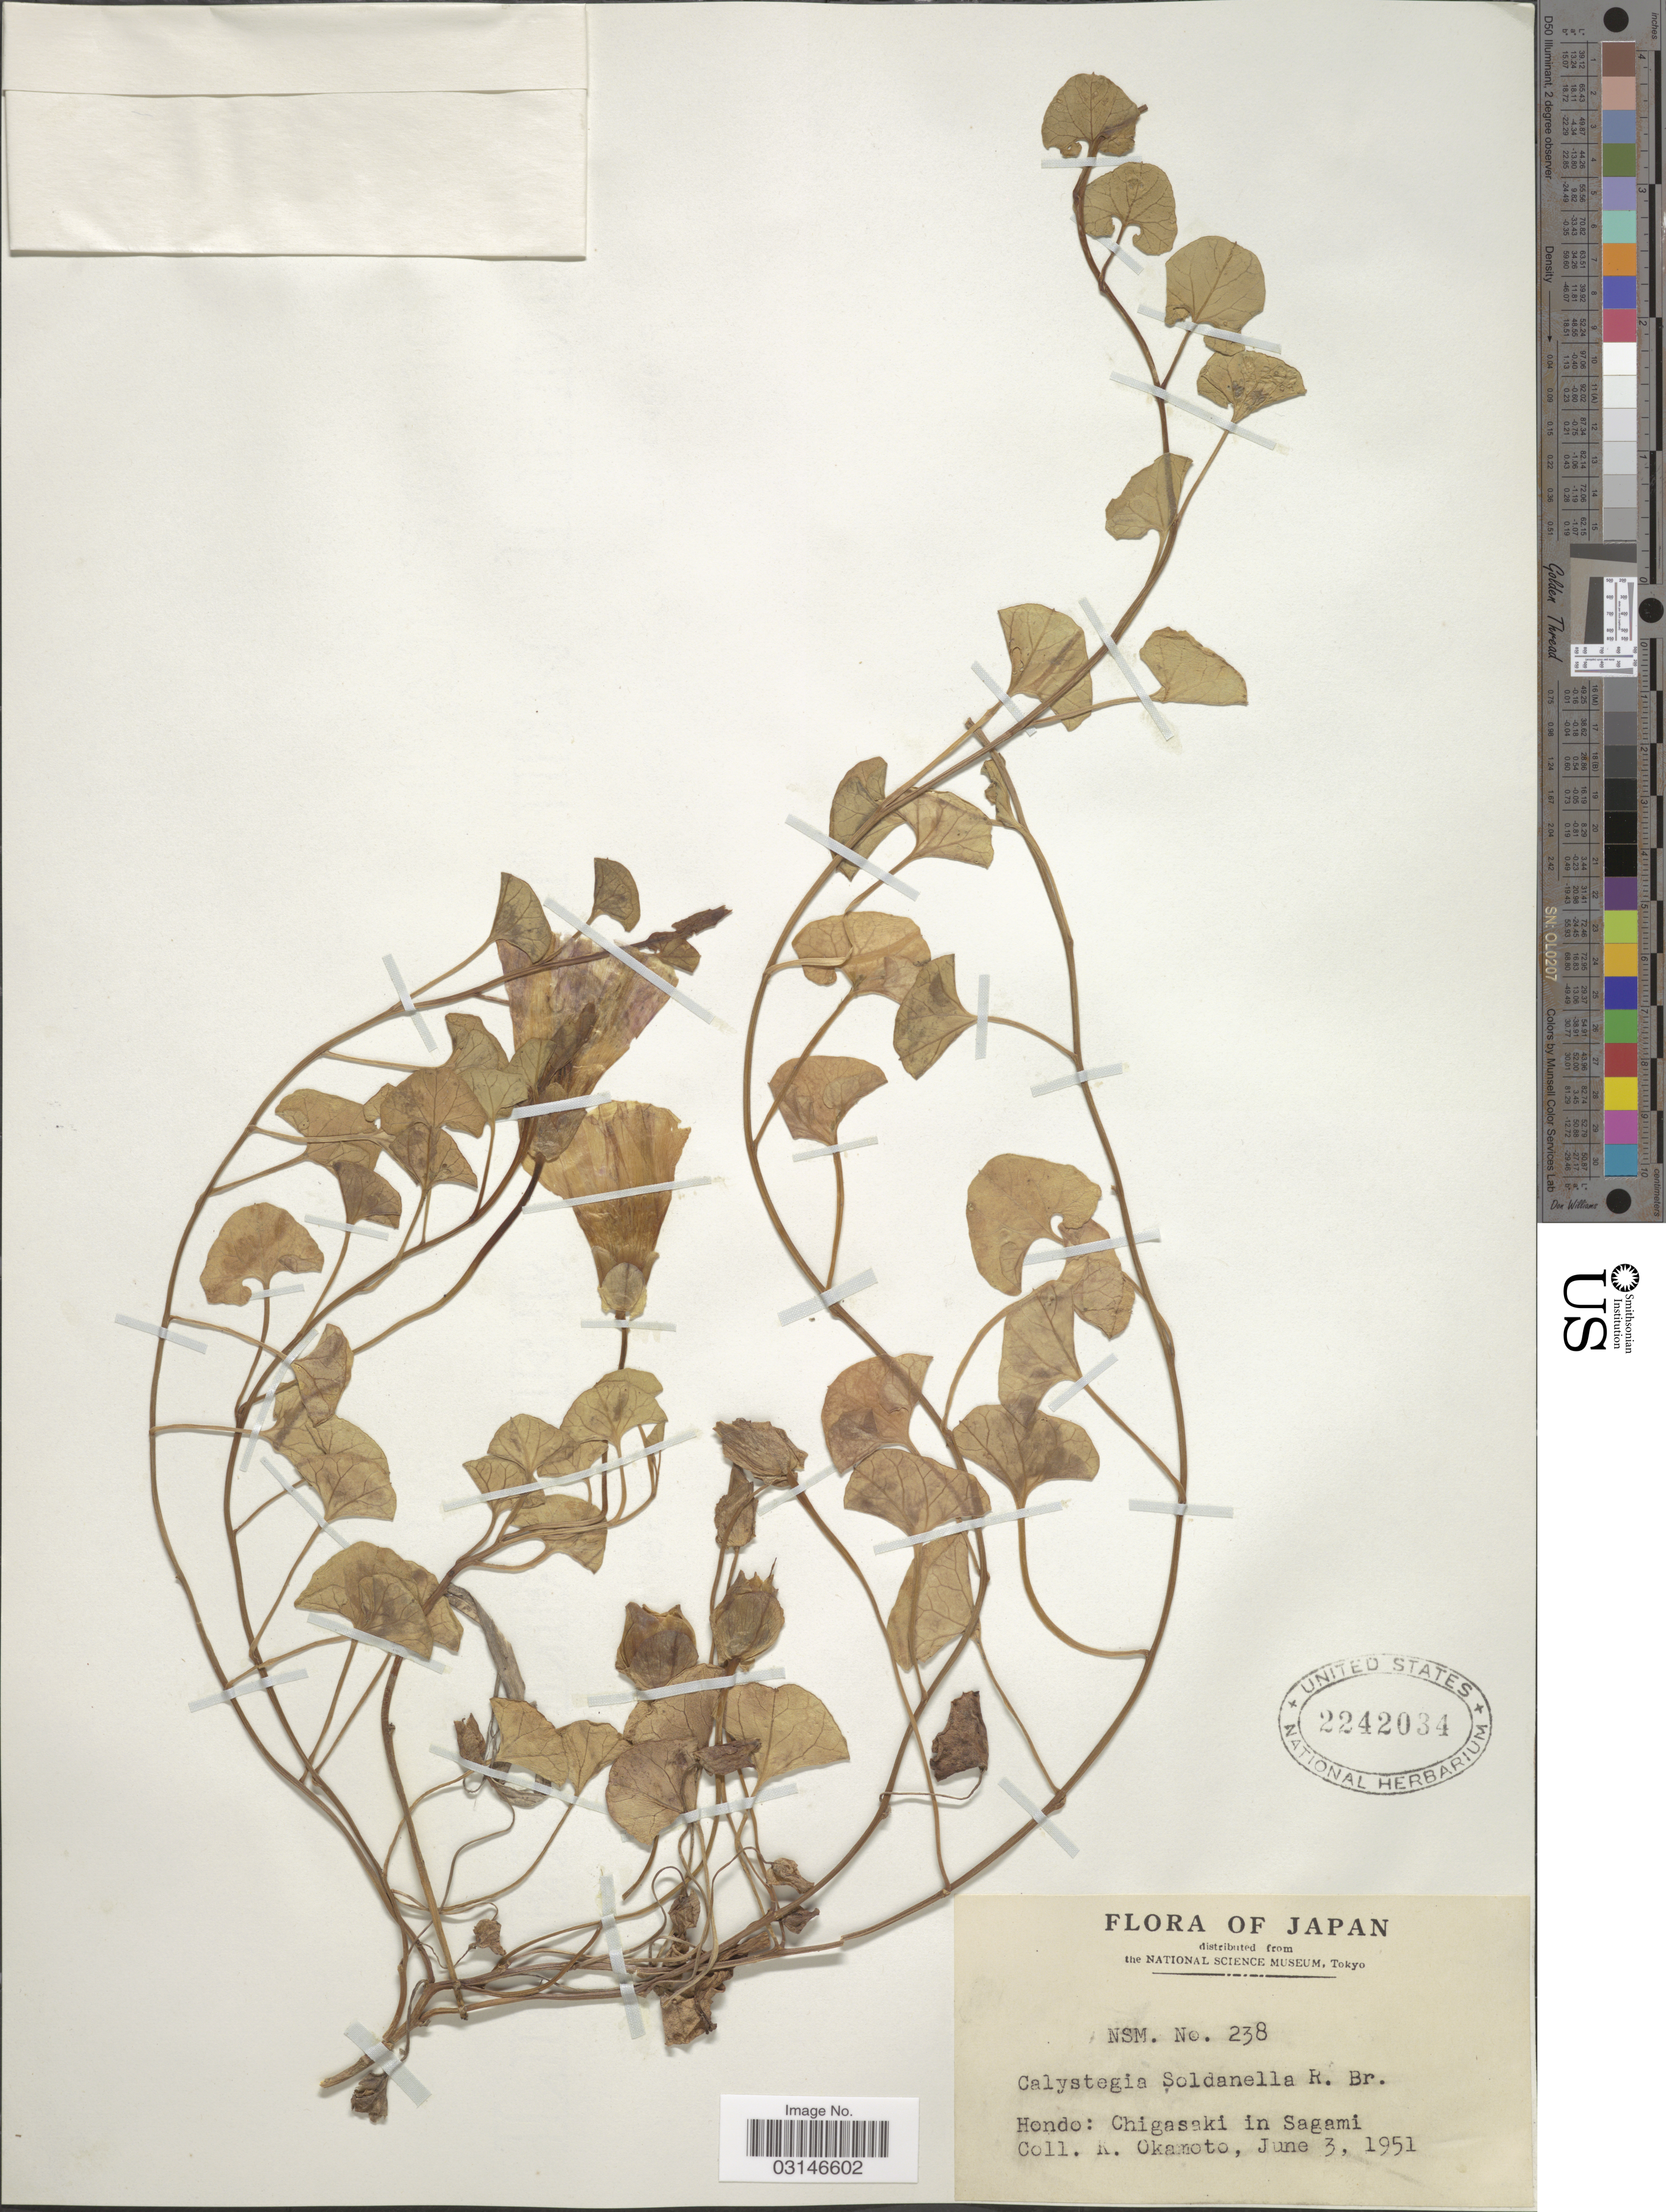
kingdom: Plantae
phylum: Tracheophyta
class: Magnoliopsida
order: Solanales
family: Convolvulaceae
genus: Calystegia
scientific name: Calystegia soldanella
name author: (L.) R. Br.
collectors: K. Okamoto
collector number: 238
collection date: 1951-06-03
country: Japan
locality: Hondo: Chigasaki in Sagami.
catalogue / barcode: US 2242034